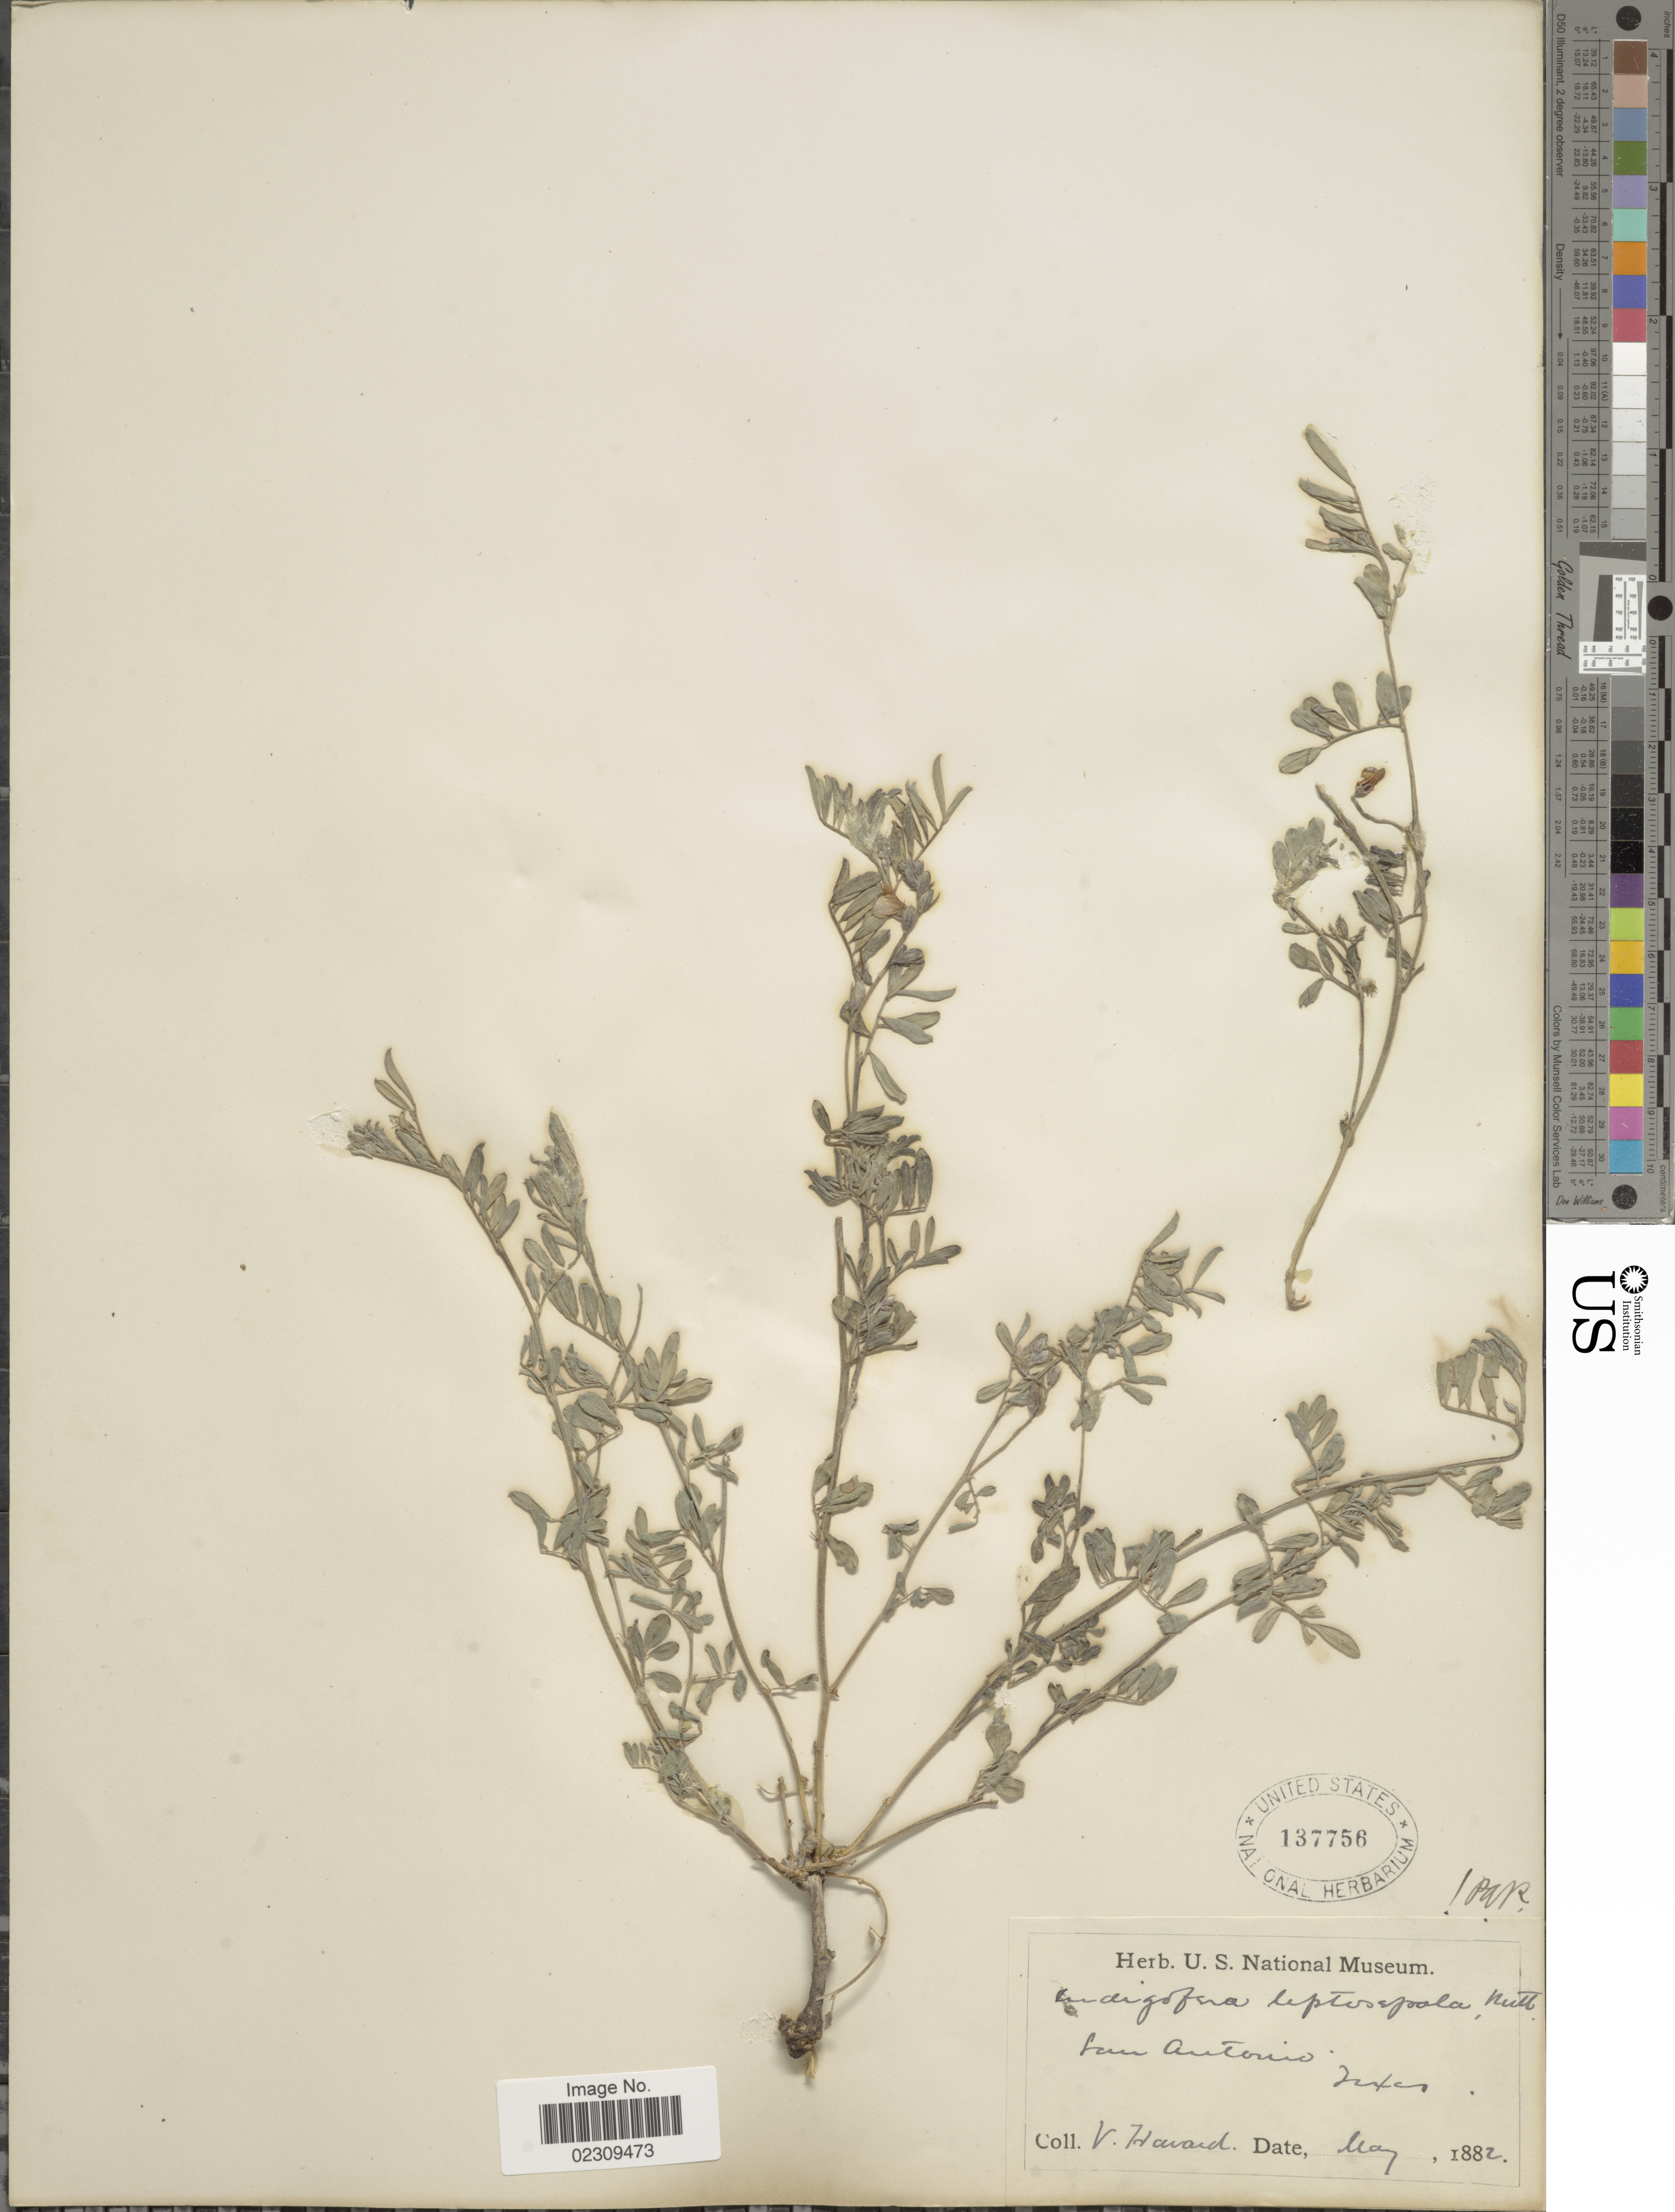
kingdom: Plantae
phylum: Tracheophyta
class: Magnoliopsida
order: Fabales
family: Fabaceae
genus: Indigofera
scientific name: Indigofera leptosepala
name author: Nutt.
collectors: V. Havard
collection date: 1882-05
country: United States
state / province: Texas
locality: San Antonio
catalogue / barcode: US 137756